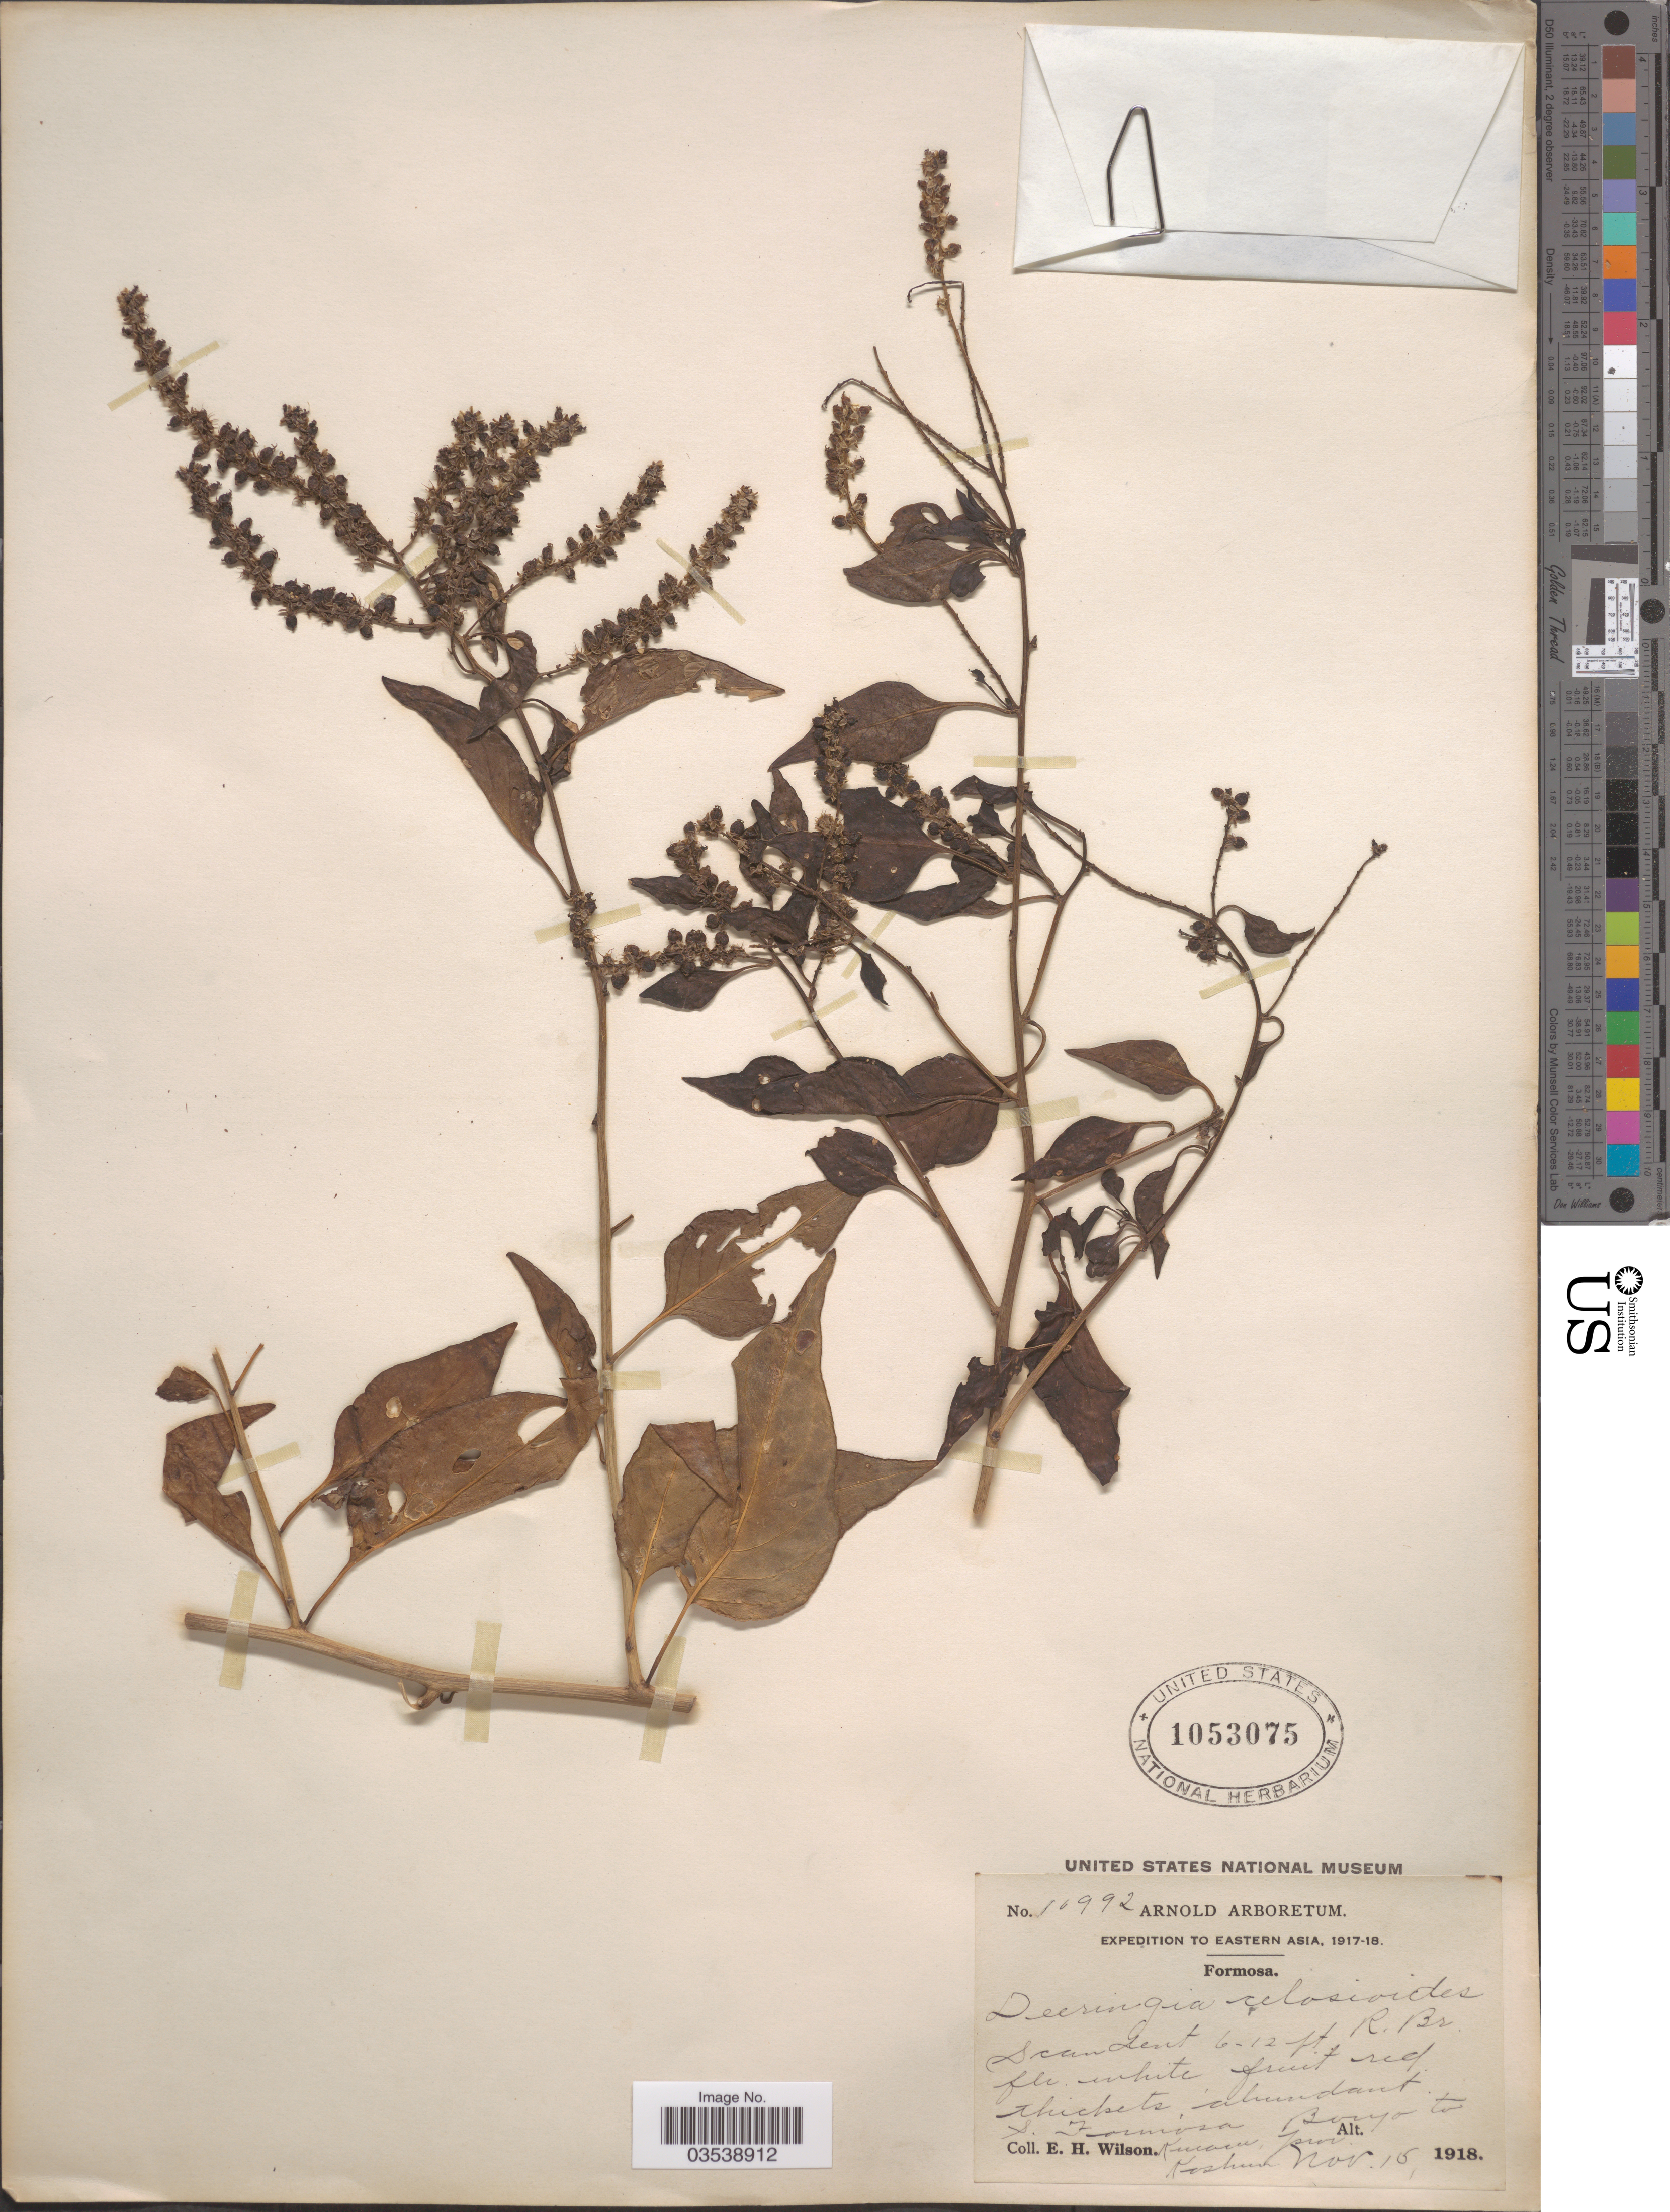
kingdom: Plantae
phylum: Tracheophyta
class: Magnoliopsida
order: Caryophyllales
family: Amaranthaceae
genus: Deeringia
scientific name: Deeringia amaranthoides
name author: (Lam.) Merr.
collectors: E. Wilson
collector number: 10992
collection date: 1918-11-15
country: Taiwan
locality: Eastern Asia. Formosa. S. Formosa. Bonjo to Kwam, Prov. Koshun.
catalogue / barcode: US 1053075